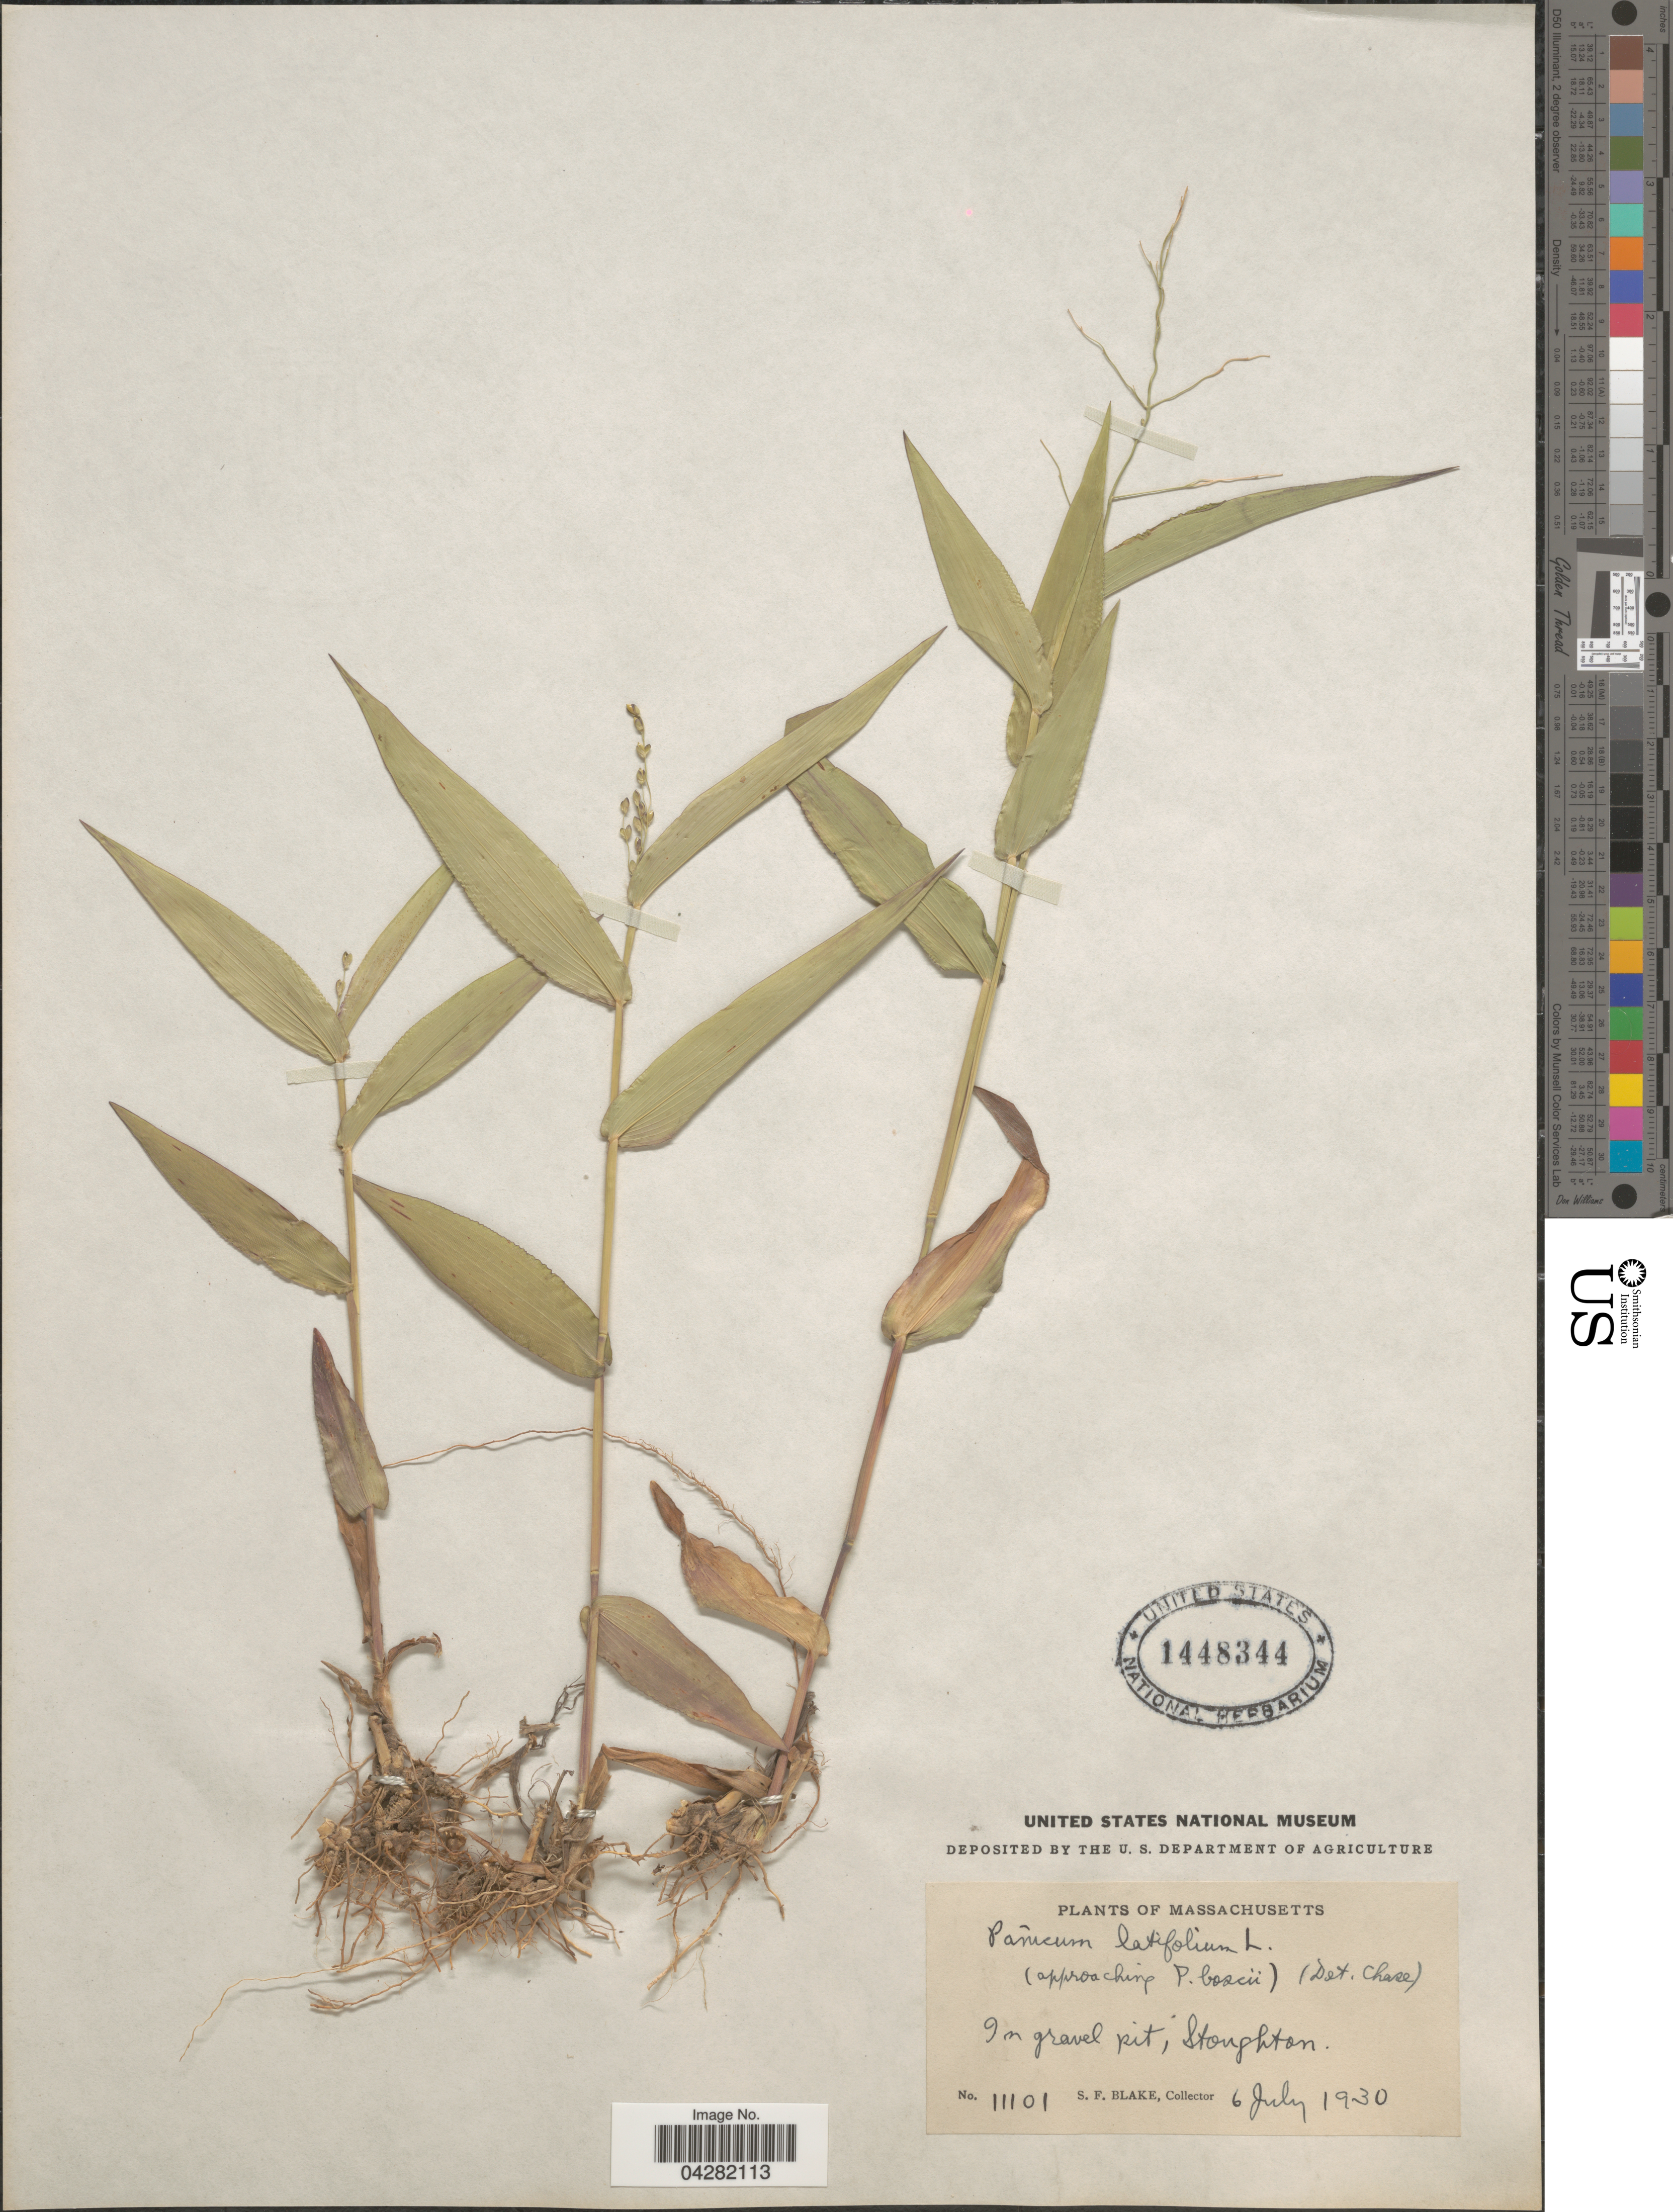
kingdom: Plantae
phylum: Tracheophyta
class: Liliopsida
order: Poales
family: Poaceae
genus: Dichanthelium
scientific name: Dichanthelium latifolium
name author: (L.) Harvill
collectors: S. Blake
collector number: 11101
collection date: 1930-07-06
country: United States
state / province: Massachusetts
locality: In gravel pit, Stoughton.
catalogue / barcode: US 1448344